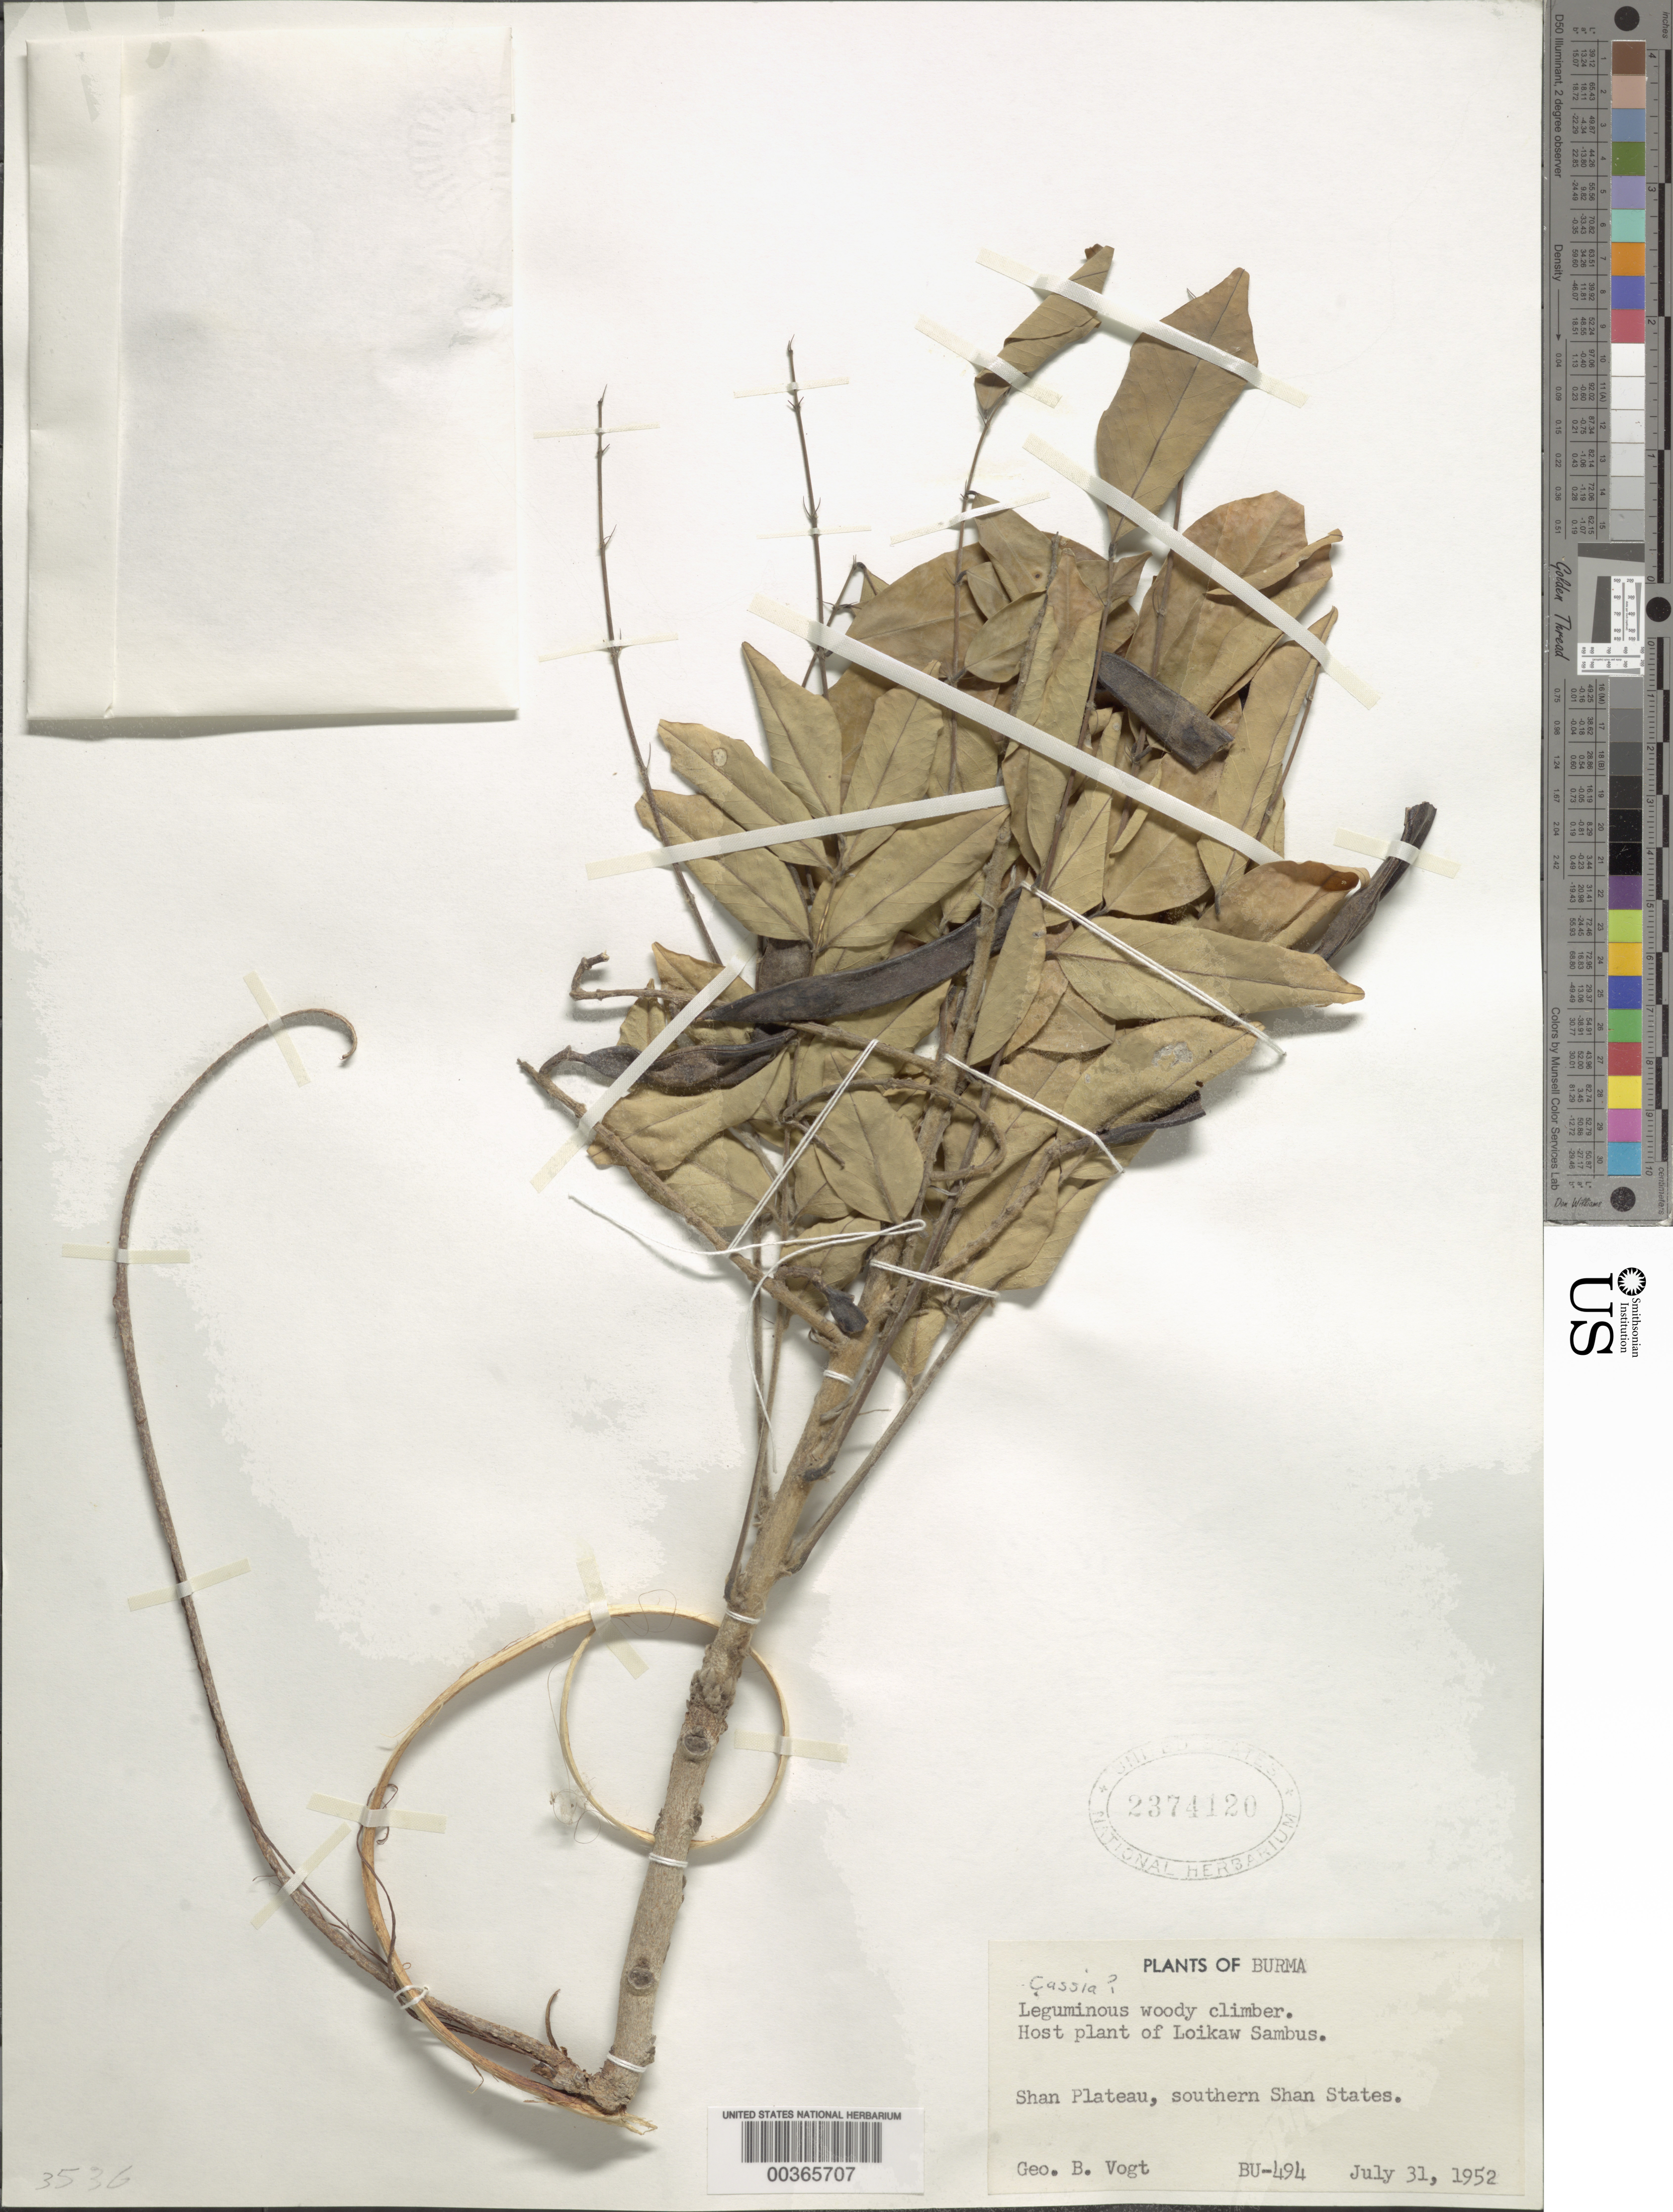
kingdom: Plantae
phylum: Tracheophyta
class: Magnoliopsida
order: Fabales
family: Fabaceae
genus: Senna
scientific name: Senna sp.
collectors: G. B. Vogt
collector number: Bu-494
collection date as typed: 31 Jul 1952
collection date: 1952-07-31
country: Myanmar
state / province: Shan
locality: Shan Plateau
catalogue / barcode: US 2374120